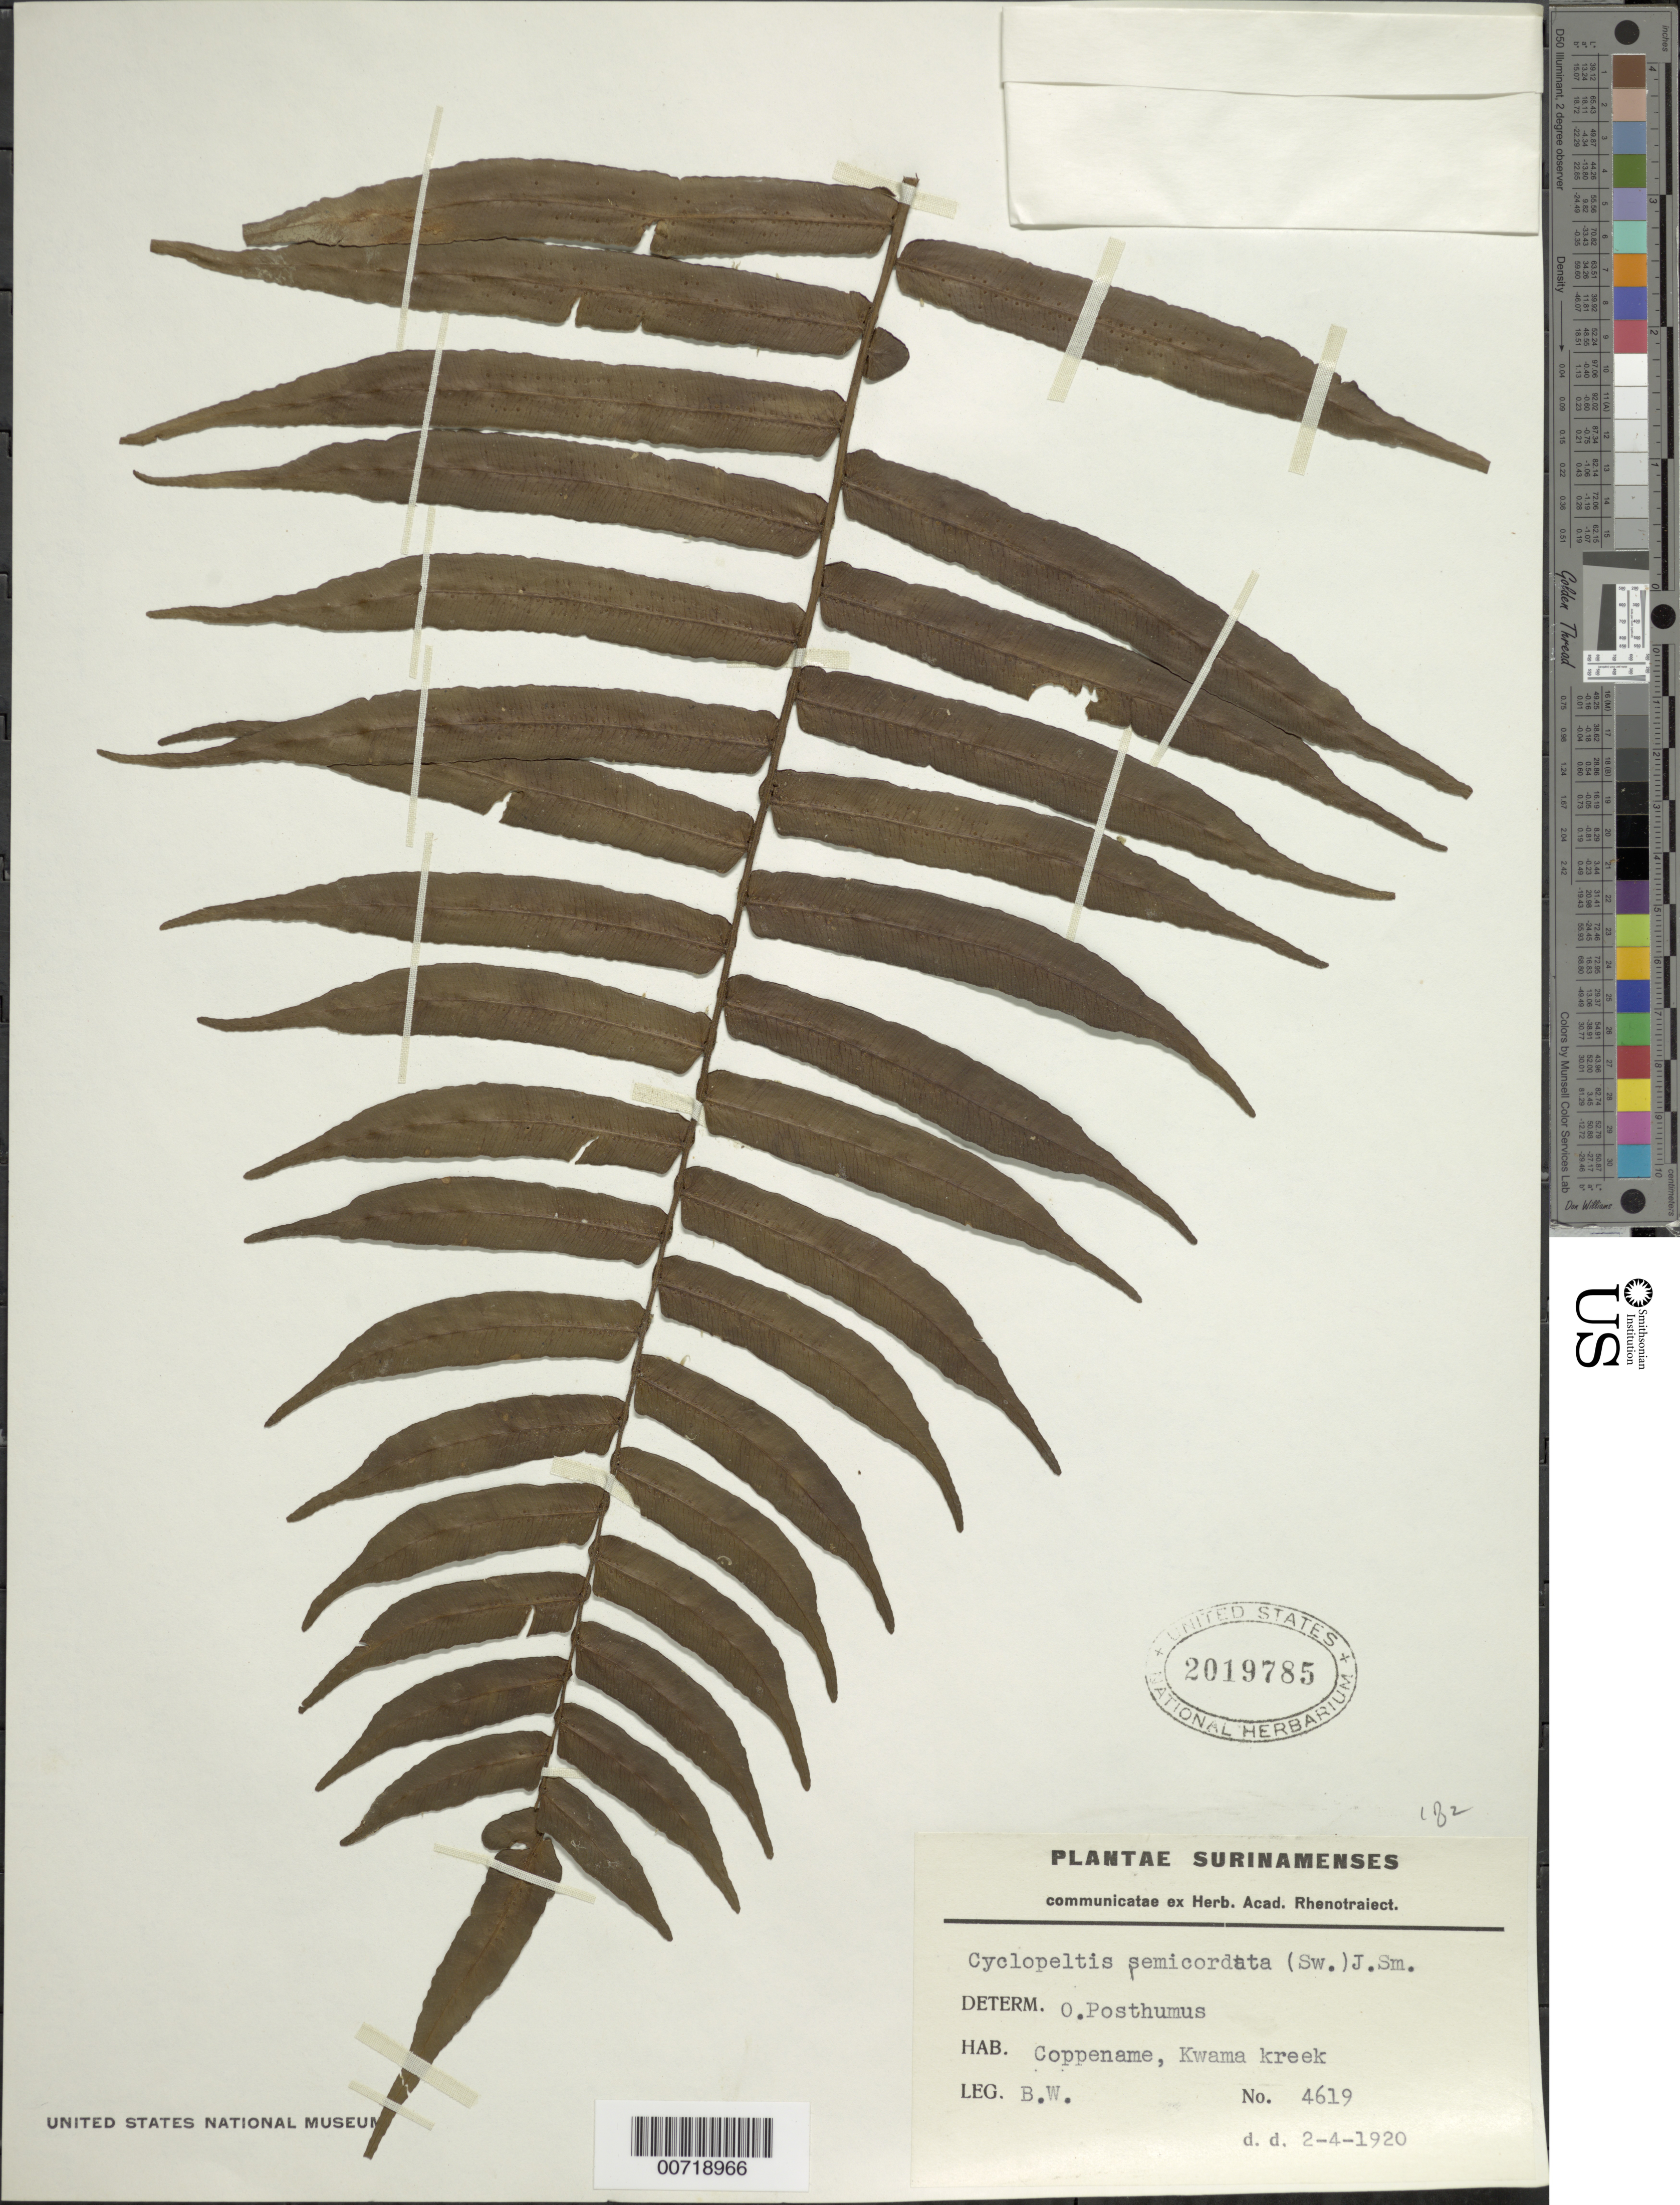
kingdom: Plantae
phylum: Tracheophyta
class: Polypodiopsida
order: Polypodiales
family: Lomariopsidaceae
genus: Cyclopeltis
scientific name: Cyclopeltis semicordata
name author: (Sw.) J. Sm.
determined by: Posthumus, O.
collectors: Collector illegible, G. Stahel & -. Gonggrijp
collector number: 4619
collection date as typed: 2-Apr-20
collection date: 1920-04-02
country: Suriname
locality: Coppename R., Kwama kreek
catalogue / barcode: US 2019785